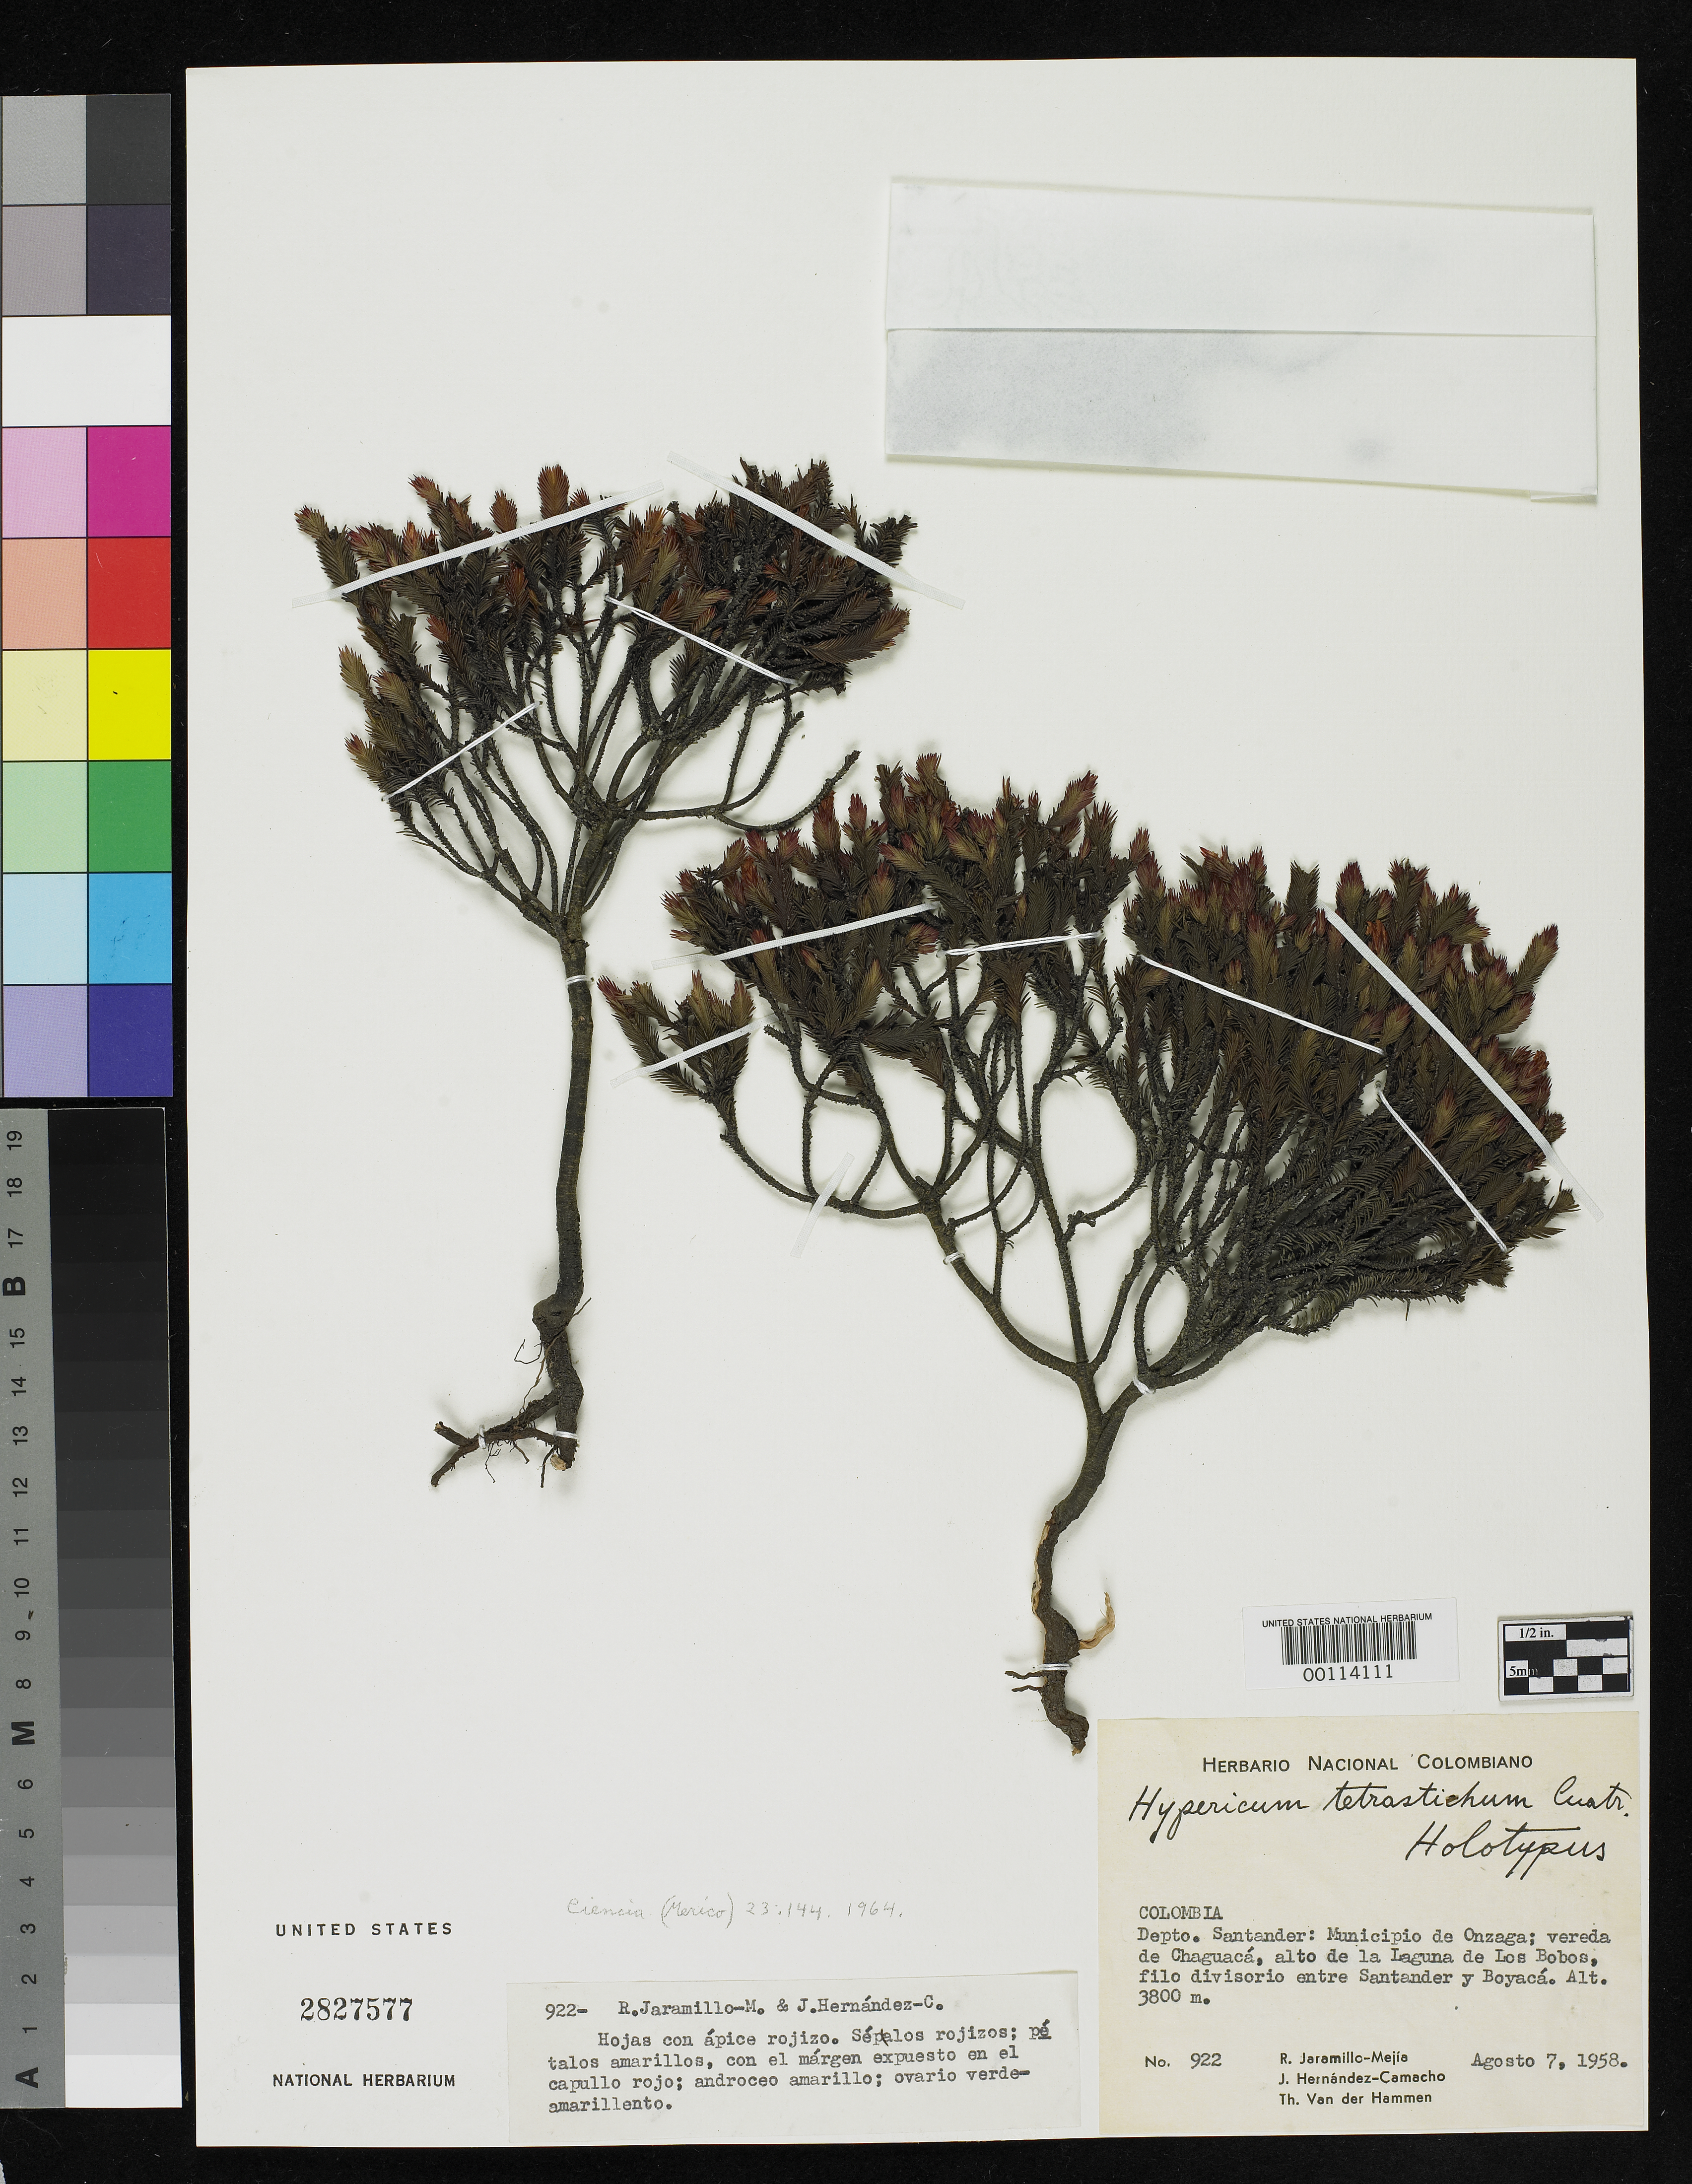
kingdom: Plantae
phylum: Tracheophyta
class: Magnoliopsida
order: Malpighiales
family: Hypericaceae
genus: Hypericum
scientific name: Hypericum tetrastichum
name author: Cuatrec.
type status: Holotype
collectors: R. Jaramillo M.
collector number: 922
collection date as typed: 07 Aug 1958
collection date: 1958-08-07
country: Colombia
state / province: Santander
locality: Alto de La Laguna de Los Bobos, between Santander and Boyaca.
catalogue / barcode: US 2827577